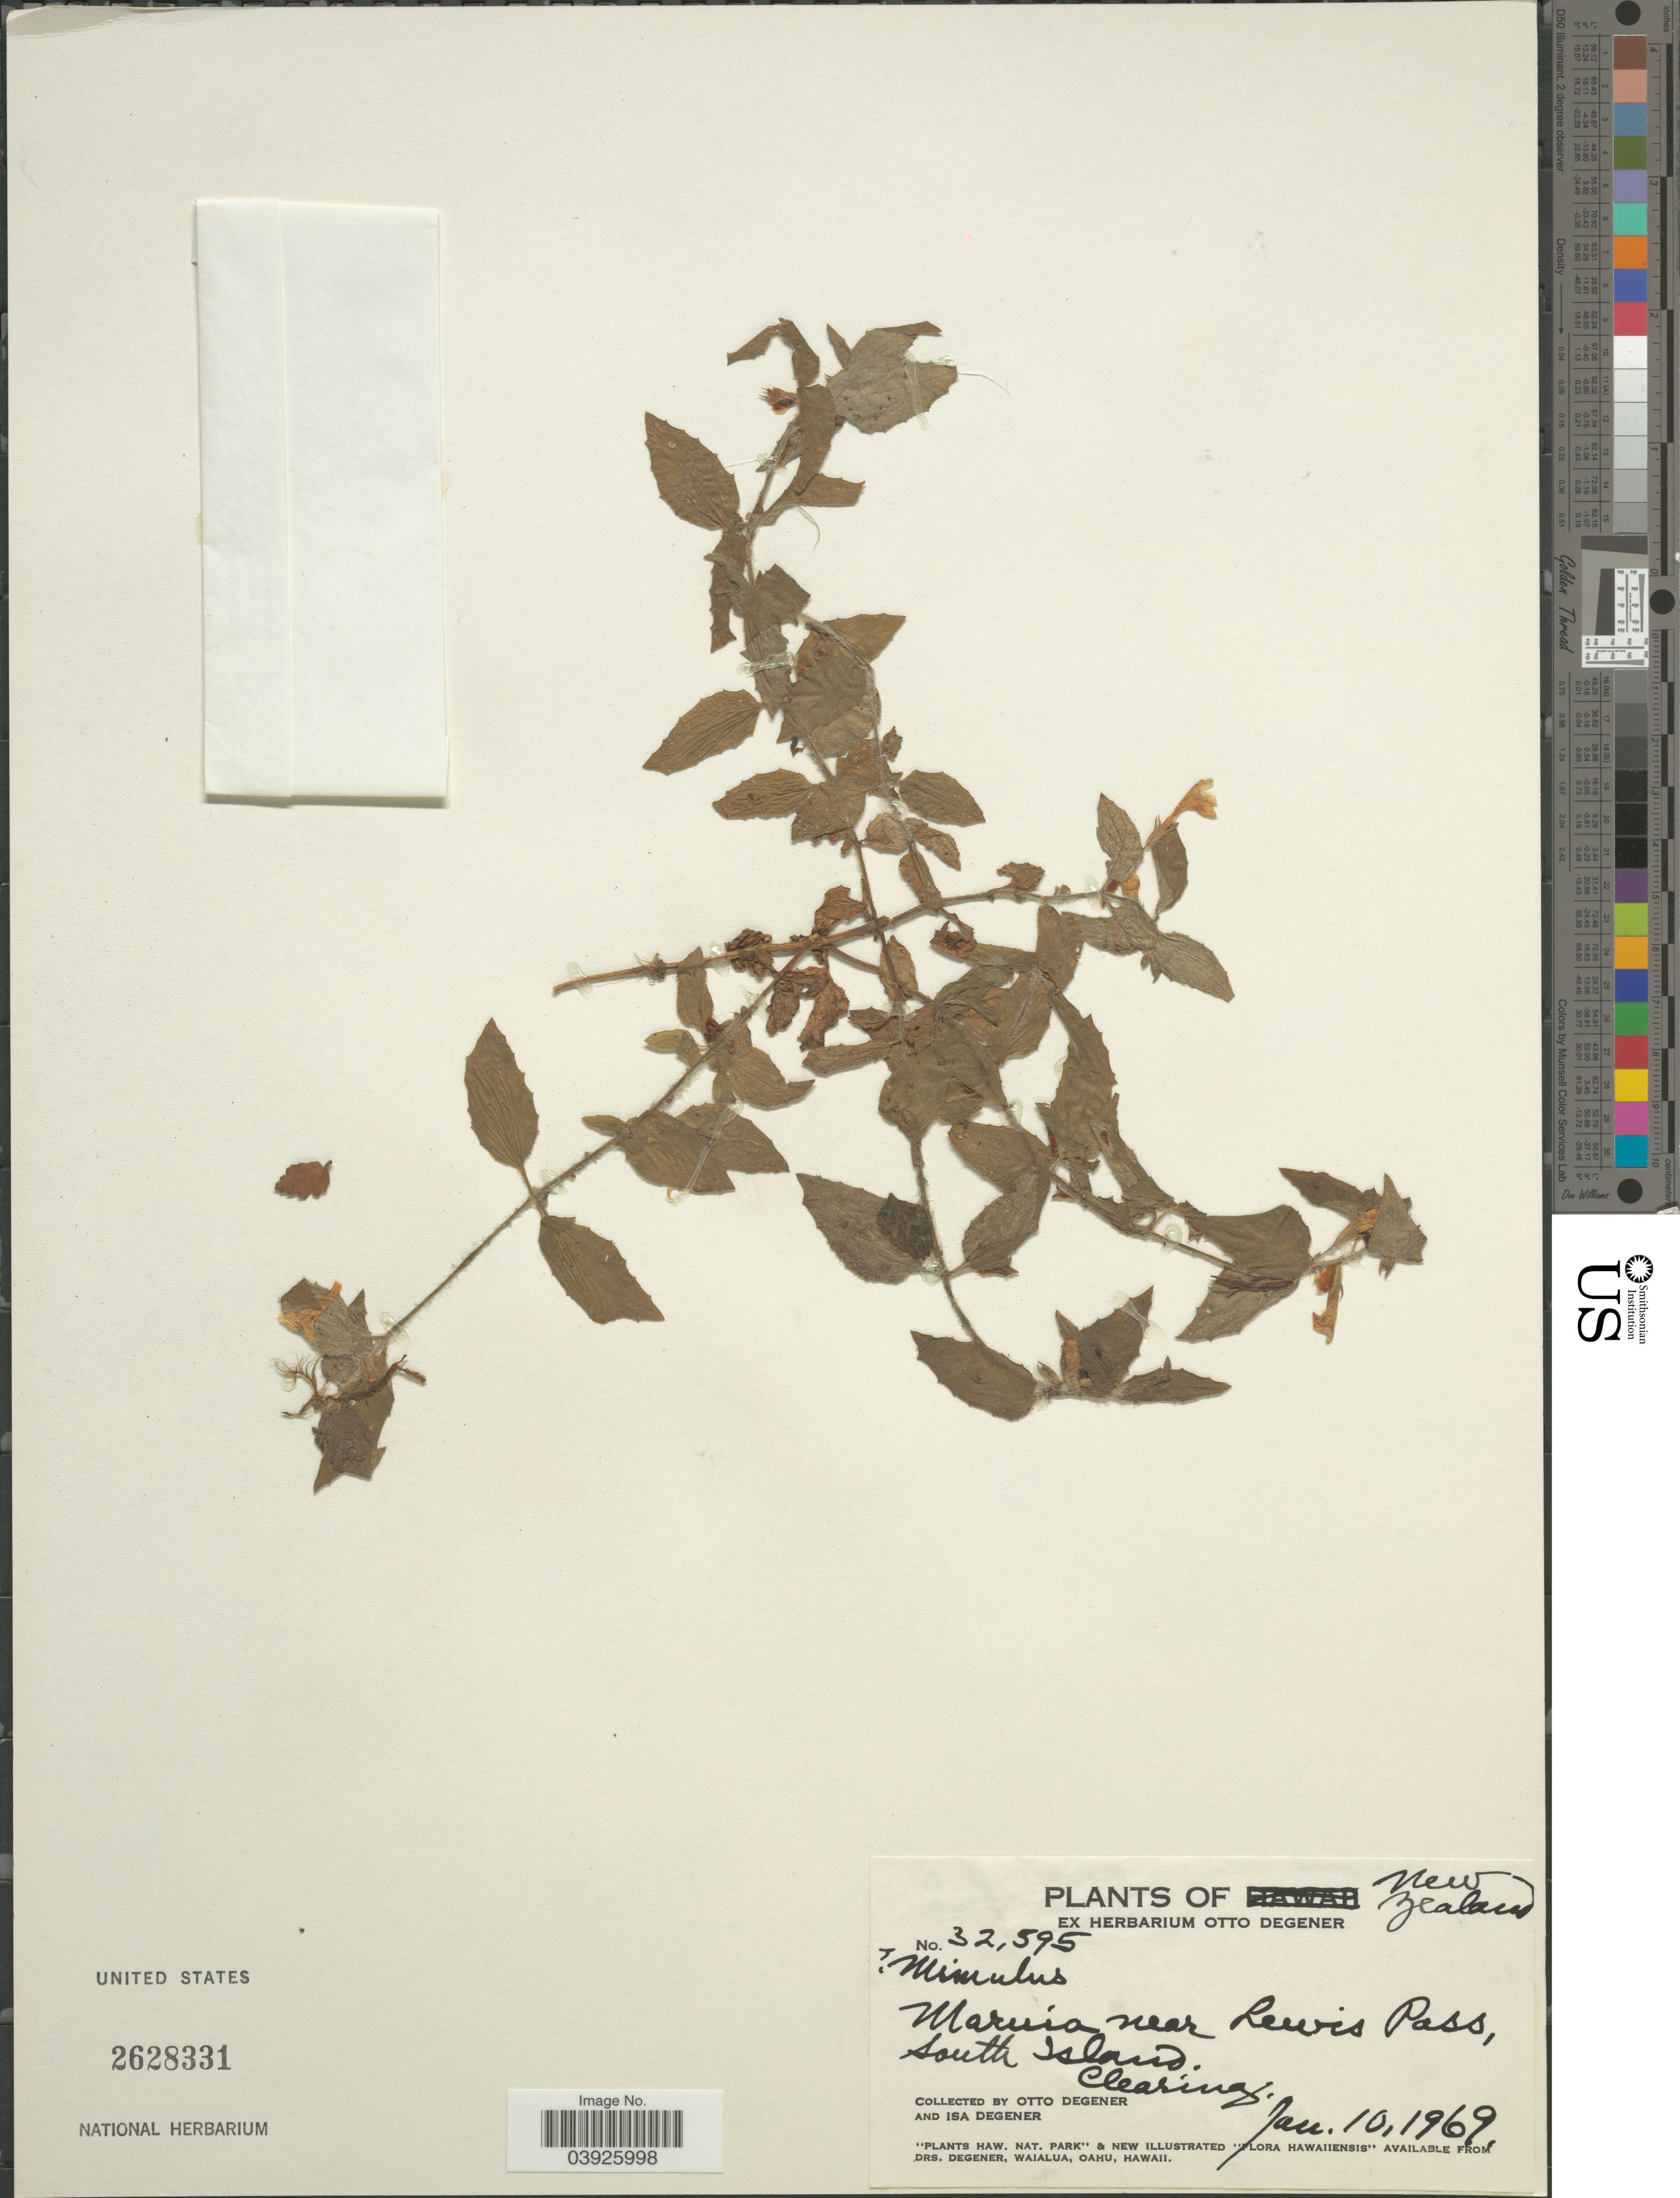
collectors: O. Degener & I. Degener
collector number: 32595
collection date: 1969-01-10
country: New Zealand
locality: Maruia near Lewis Pass, South Island. Clearing.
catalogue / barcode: US 2628331